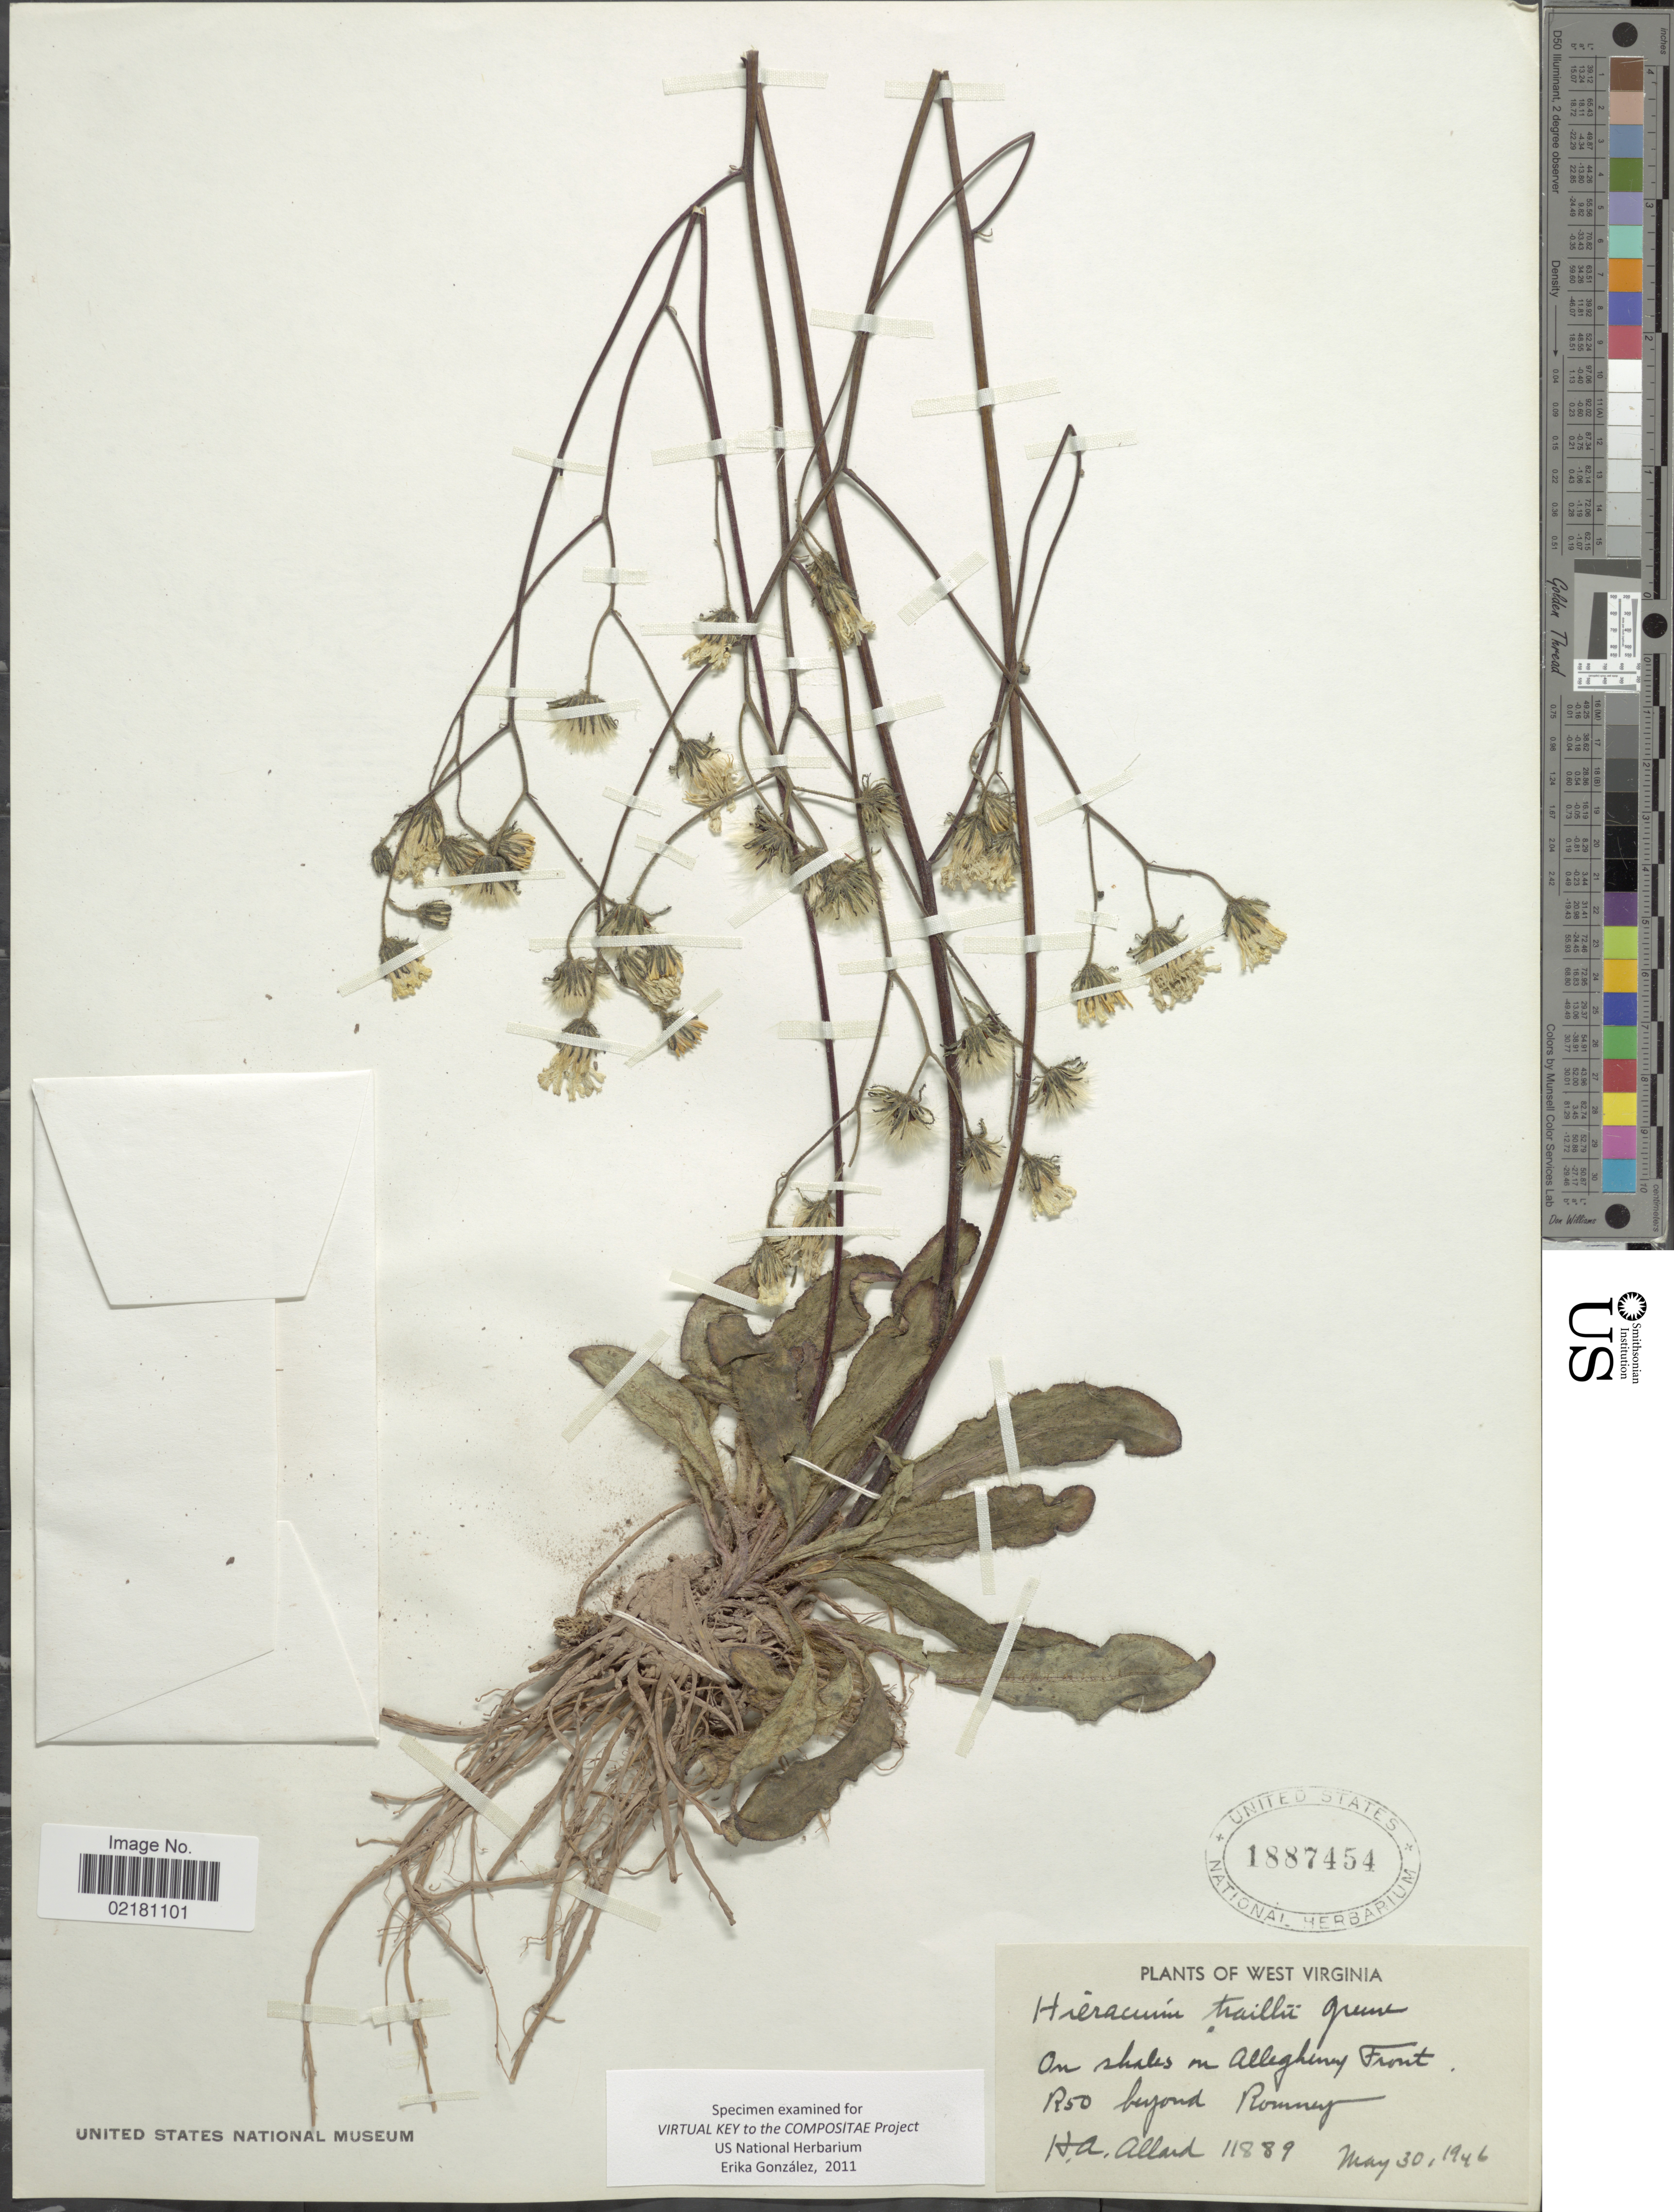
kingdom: Plantae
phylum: Tracheophyta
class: Magnoliopsida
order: Asterales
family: Asteraceae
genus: Hieracium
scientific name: Hieracium traillii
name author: Greene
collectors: H. A. Allard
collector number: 11889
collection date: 1946-05-30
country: United States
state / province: West Virginia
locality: On shales on Allegheny Front R50 beyond Ronmey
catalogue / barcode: US 1887454